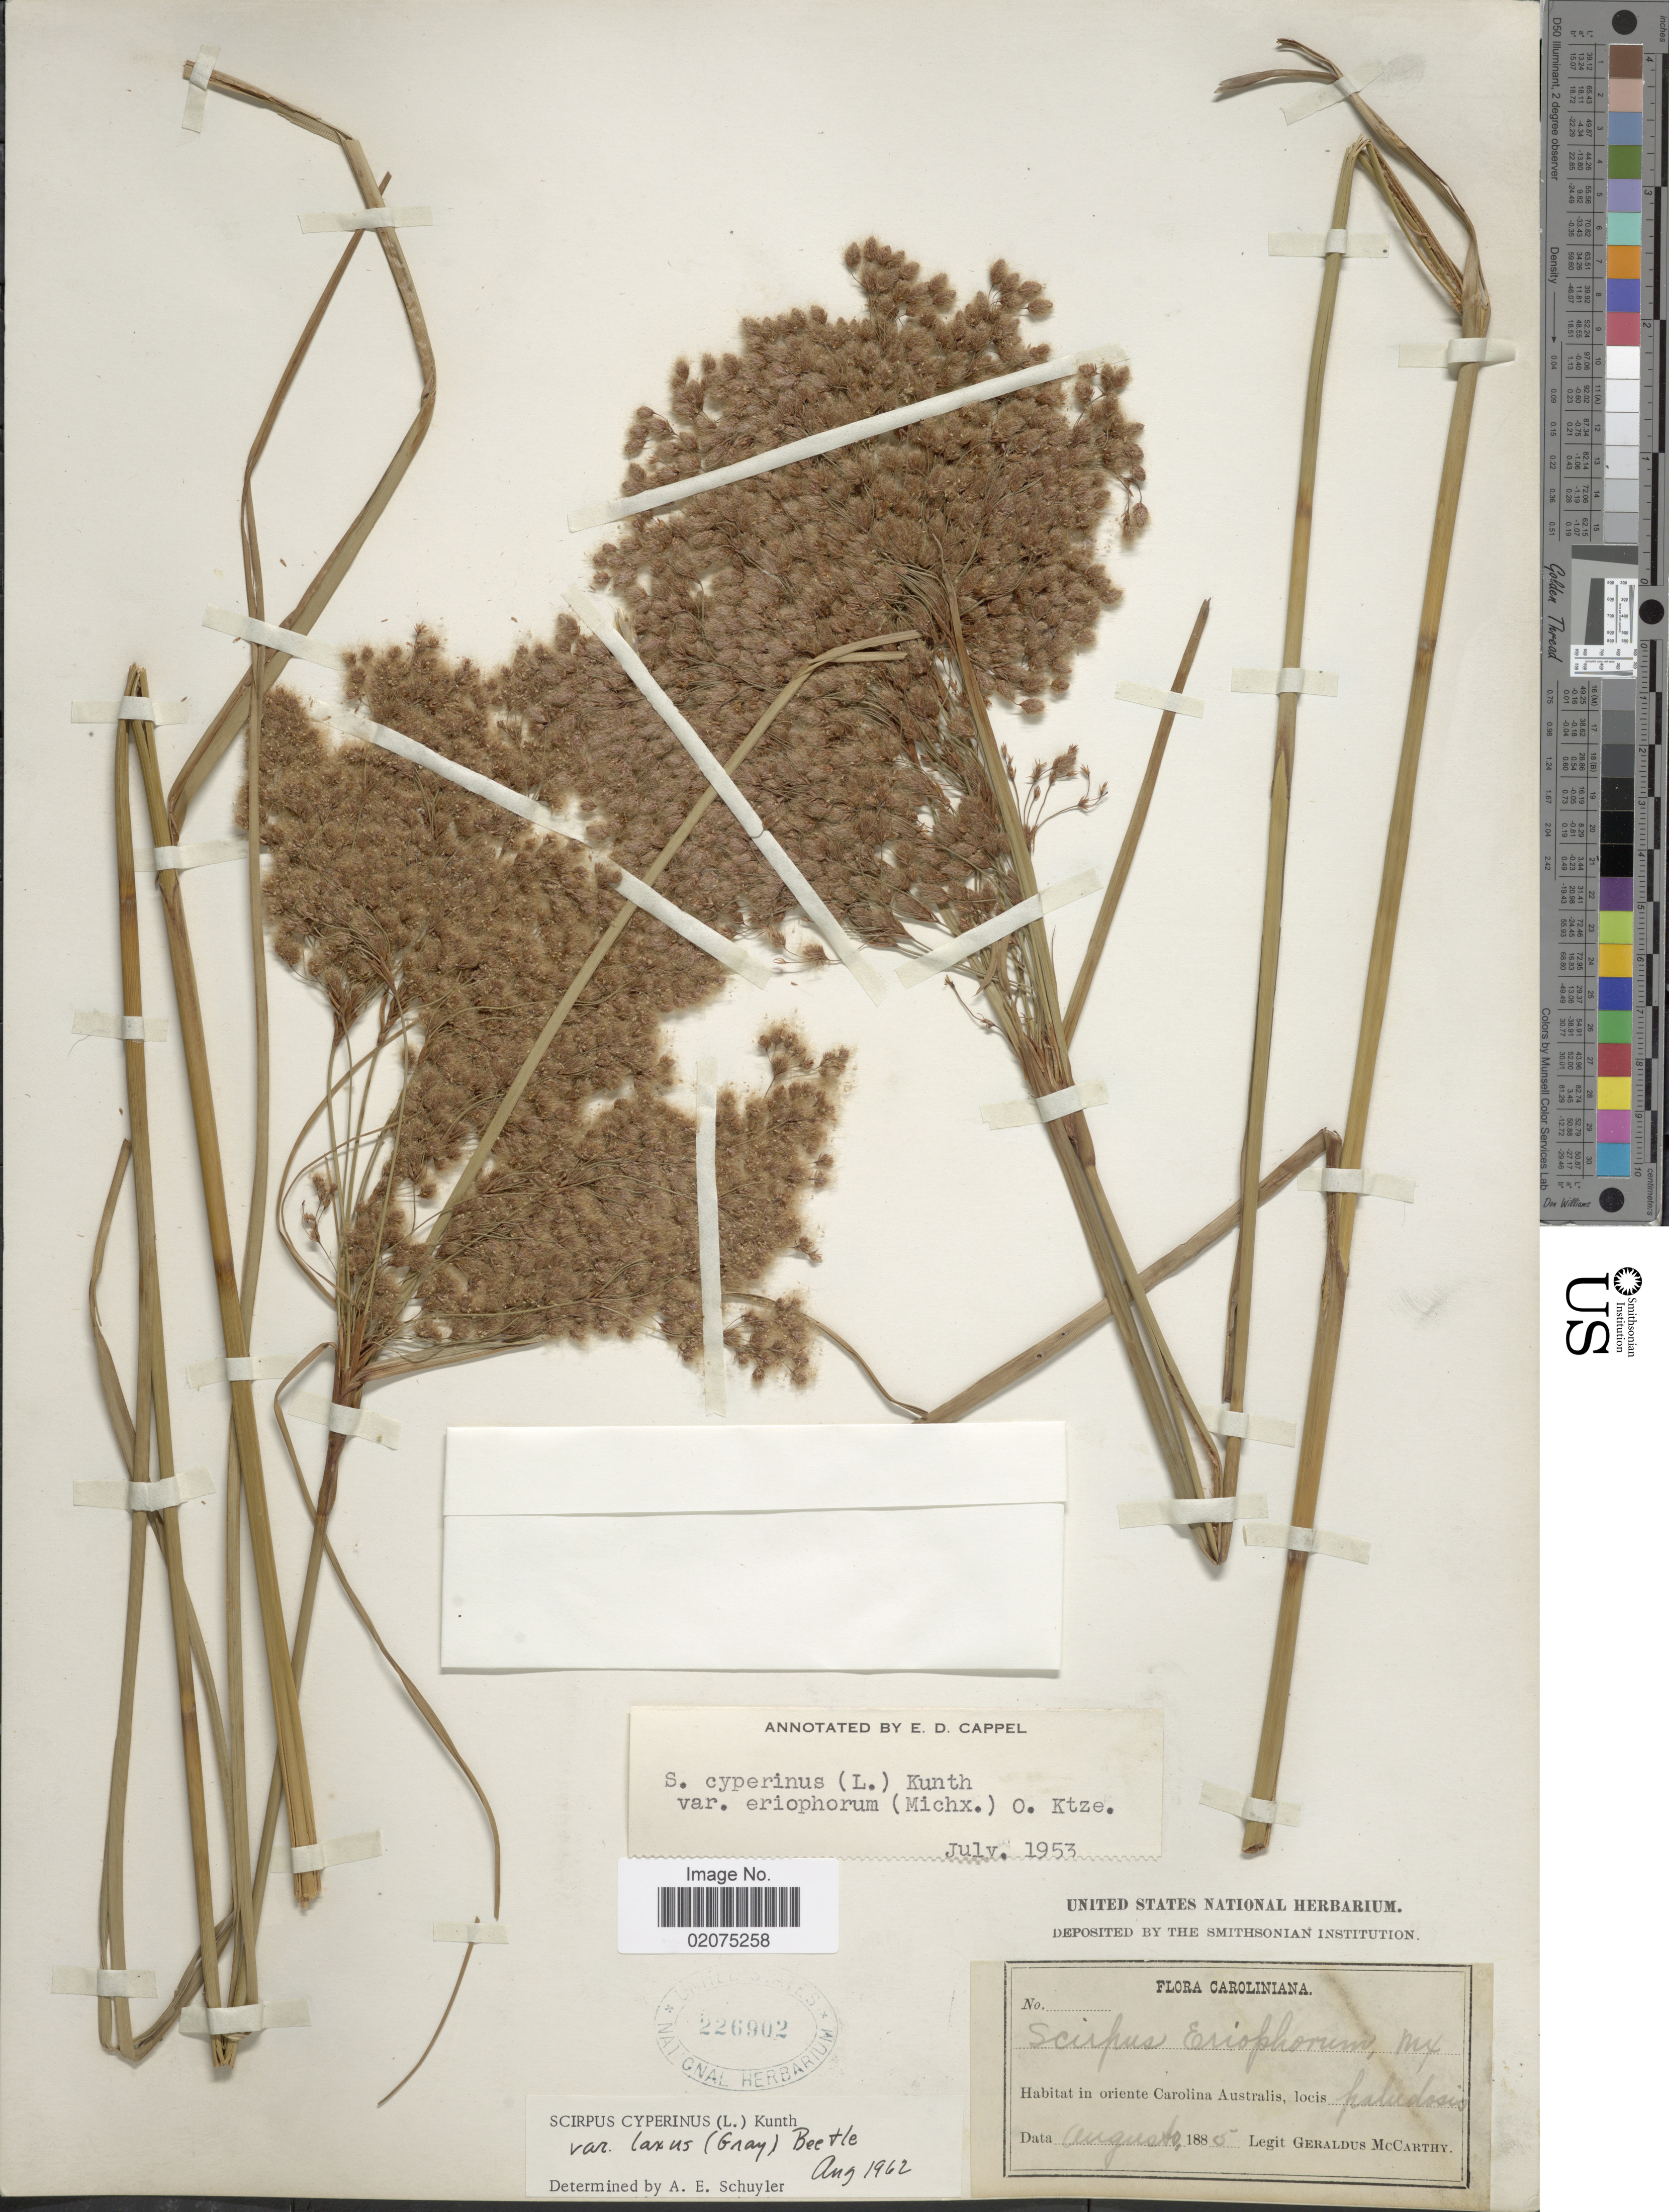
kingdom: Plantae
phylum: Tracheophyta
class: Liliopsida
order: Poales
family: Cyperaceae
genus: Scirpus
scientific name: Scirpus cyperinus var. laxus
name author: (A. Gray) Beetle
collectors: M. McCarthy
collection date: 1885-08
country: United States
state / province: South Carolina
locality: Caroliniana, oriente Carolina Australis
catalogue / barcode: US 226902